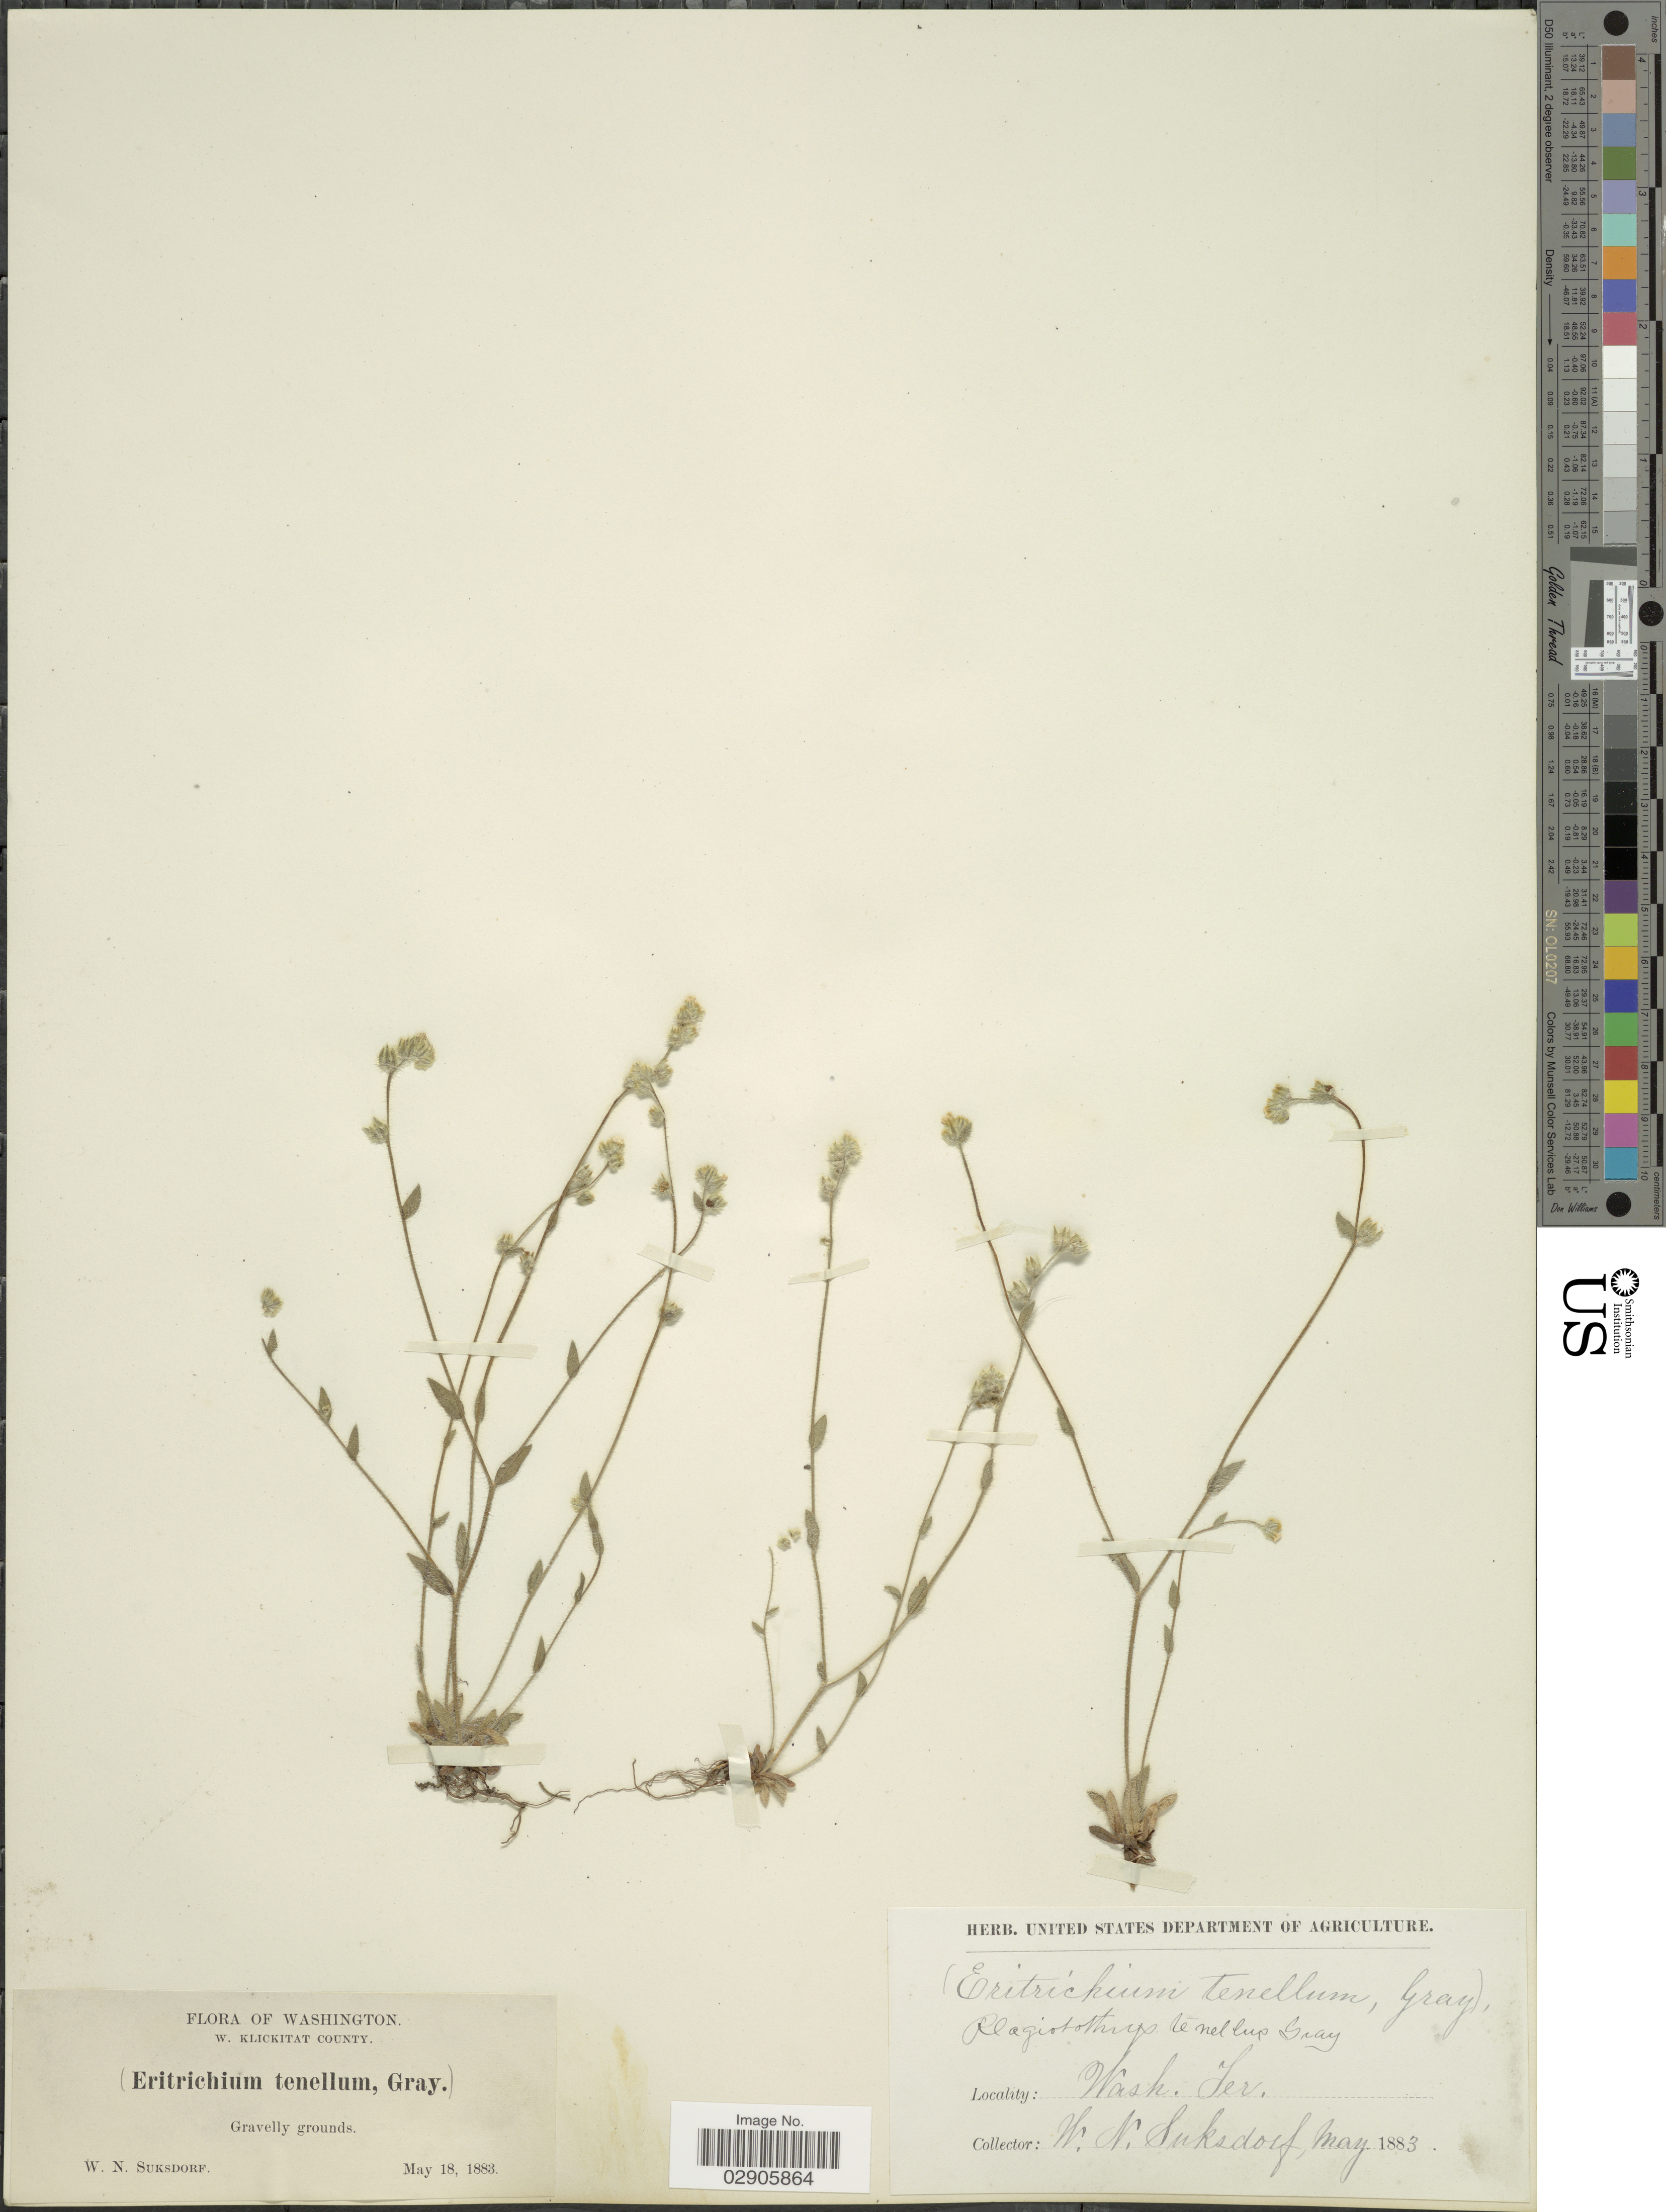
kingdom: Plantae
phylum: Tracheophyta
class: Magnoliopsida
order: Boraginales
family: Boraginaceae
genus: Plagiobothrys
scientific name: Plagiobothrys tenellus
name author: (Nutt.) A. Gray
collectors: W. N. Suksdorf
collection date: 1883-05-18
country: United States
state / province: Washington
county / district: Klickitat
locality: W. Klickitat County.